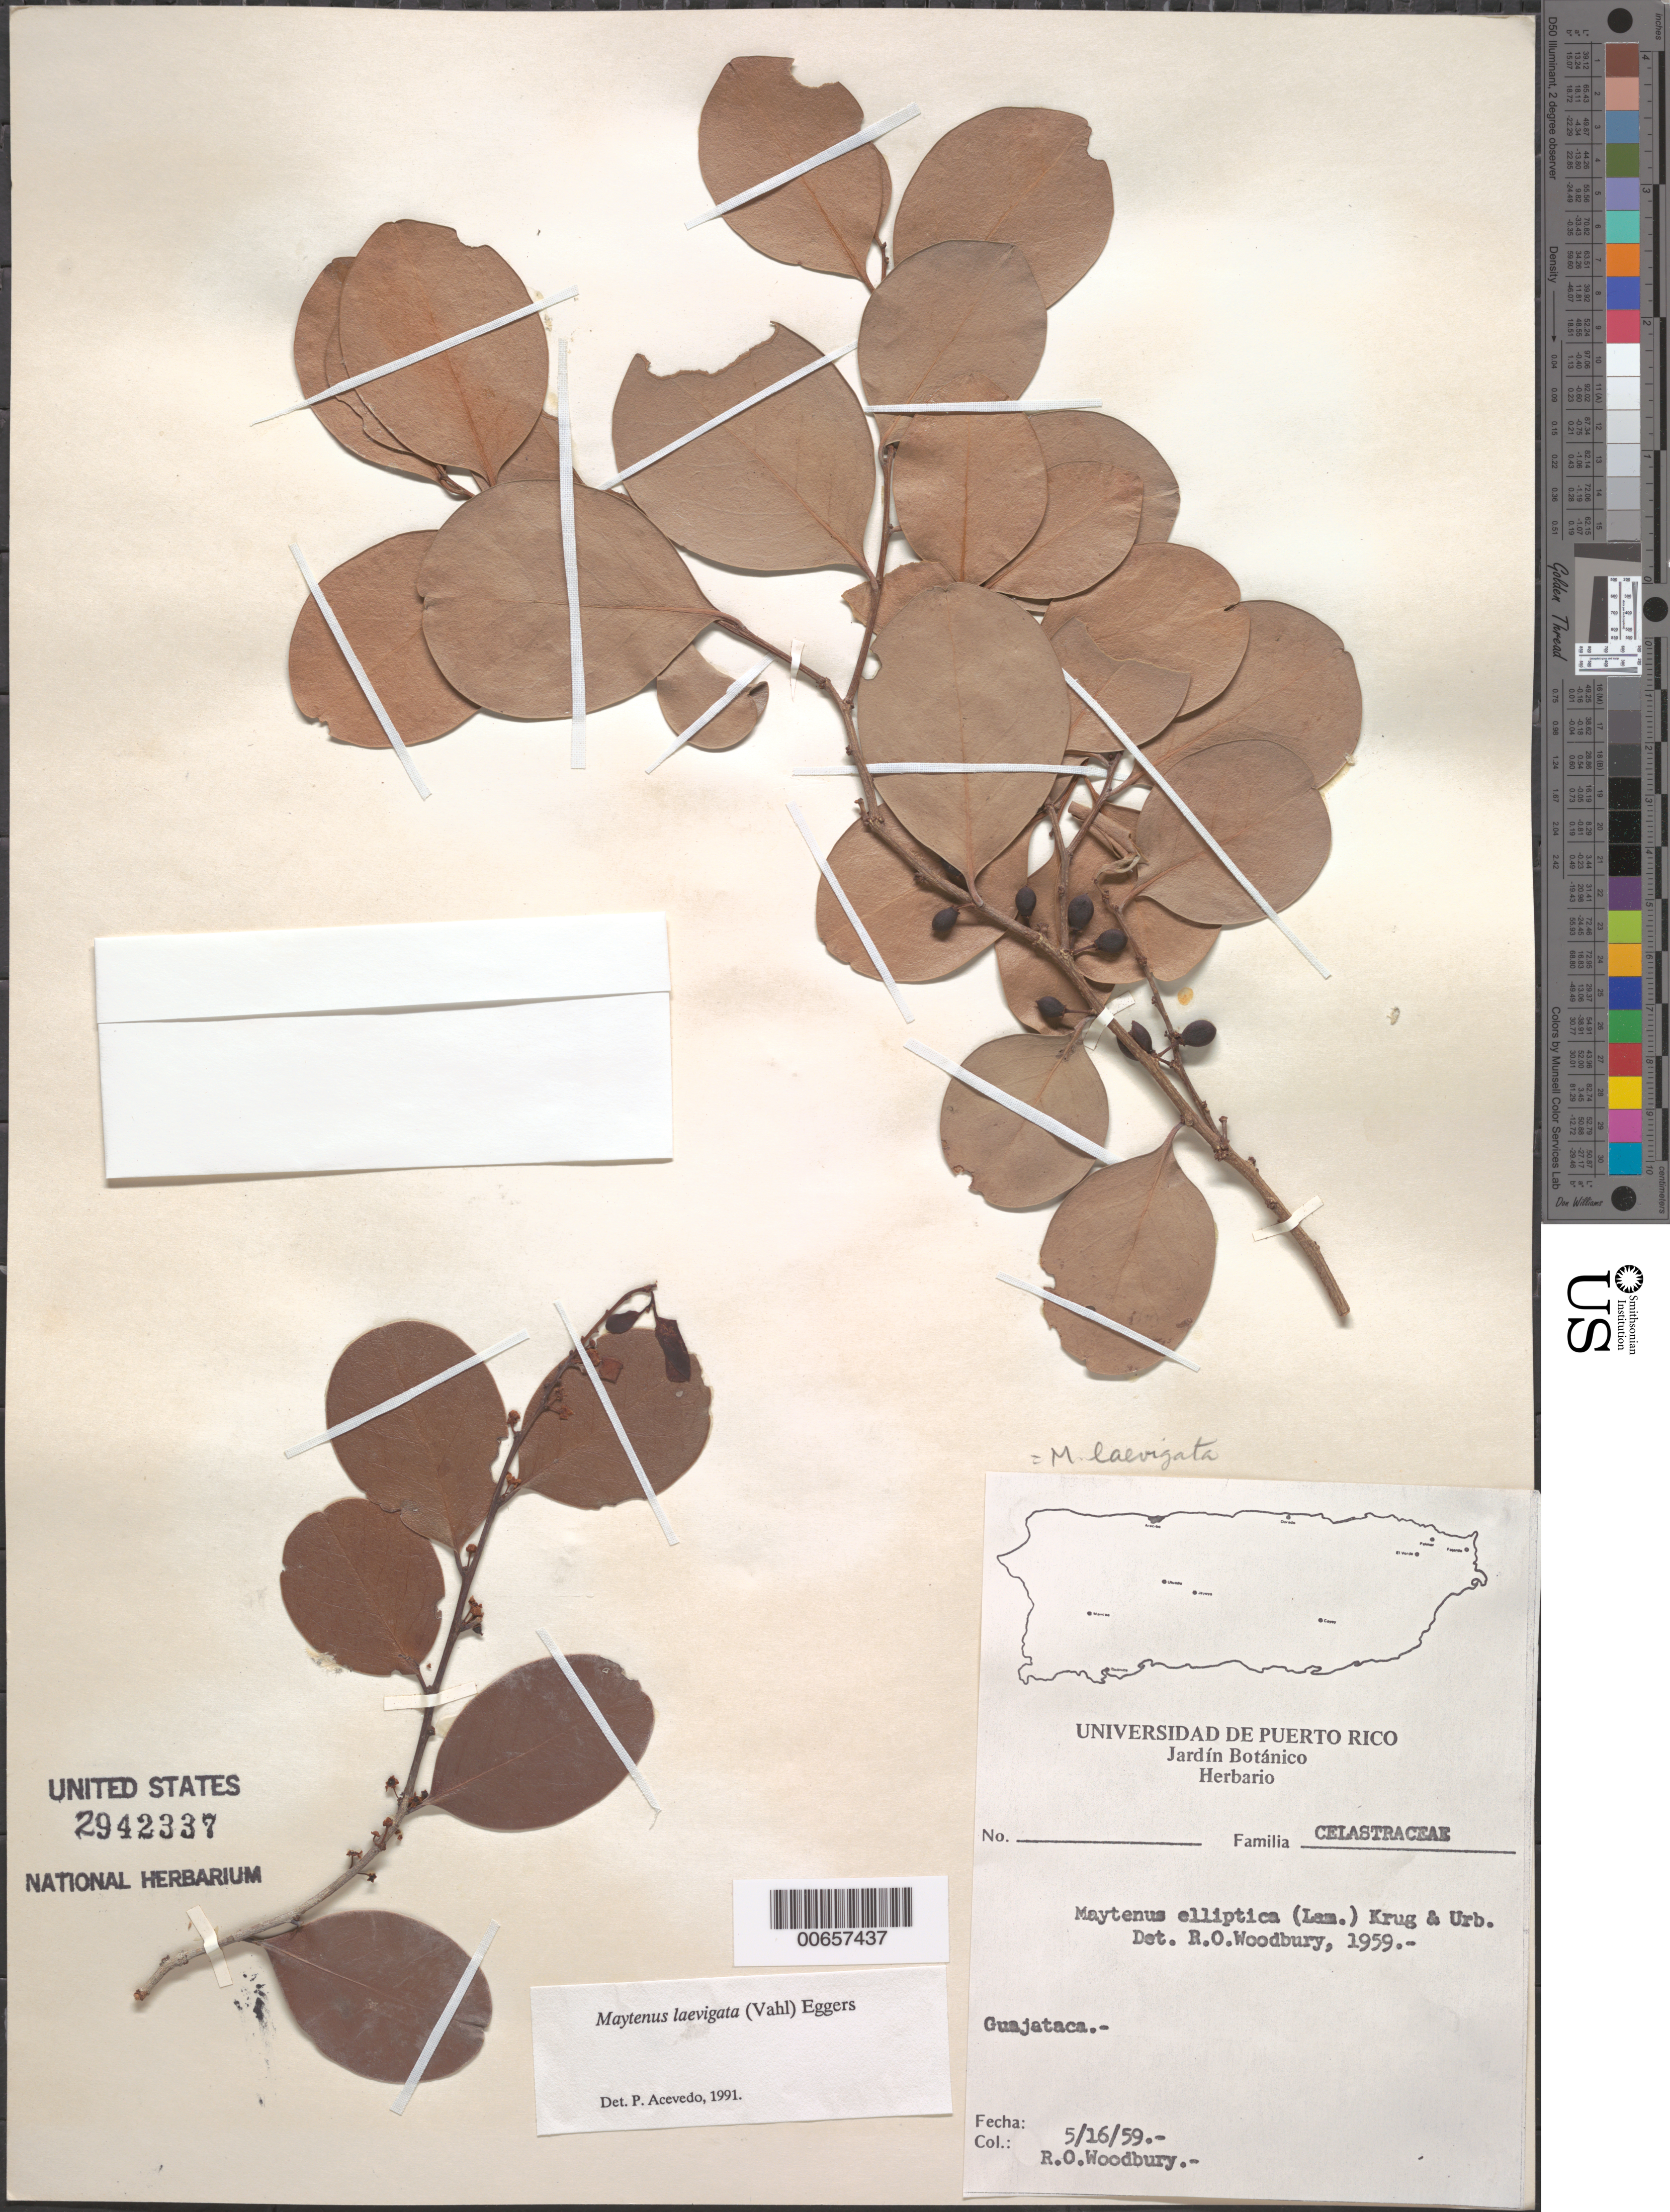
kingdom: Plantae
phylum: Tracheophyta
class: Magnoliopsida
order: Celastrales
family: Celastraceae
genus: Maytenus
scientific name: Maytenus laevigatus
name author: (Vahl) Griseb. ex Eggers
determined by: Acevedo-Rodríguez, P., (BOT), Smithsonian Institution - National Museum of Natural History (UNITED STATES)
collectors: R. O. Woodbury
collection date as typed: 16 May 1959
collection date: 1959-05-16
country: Puerto Rico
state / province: Quebradillas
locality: Guajataca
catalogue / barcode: US 2942337